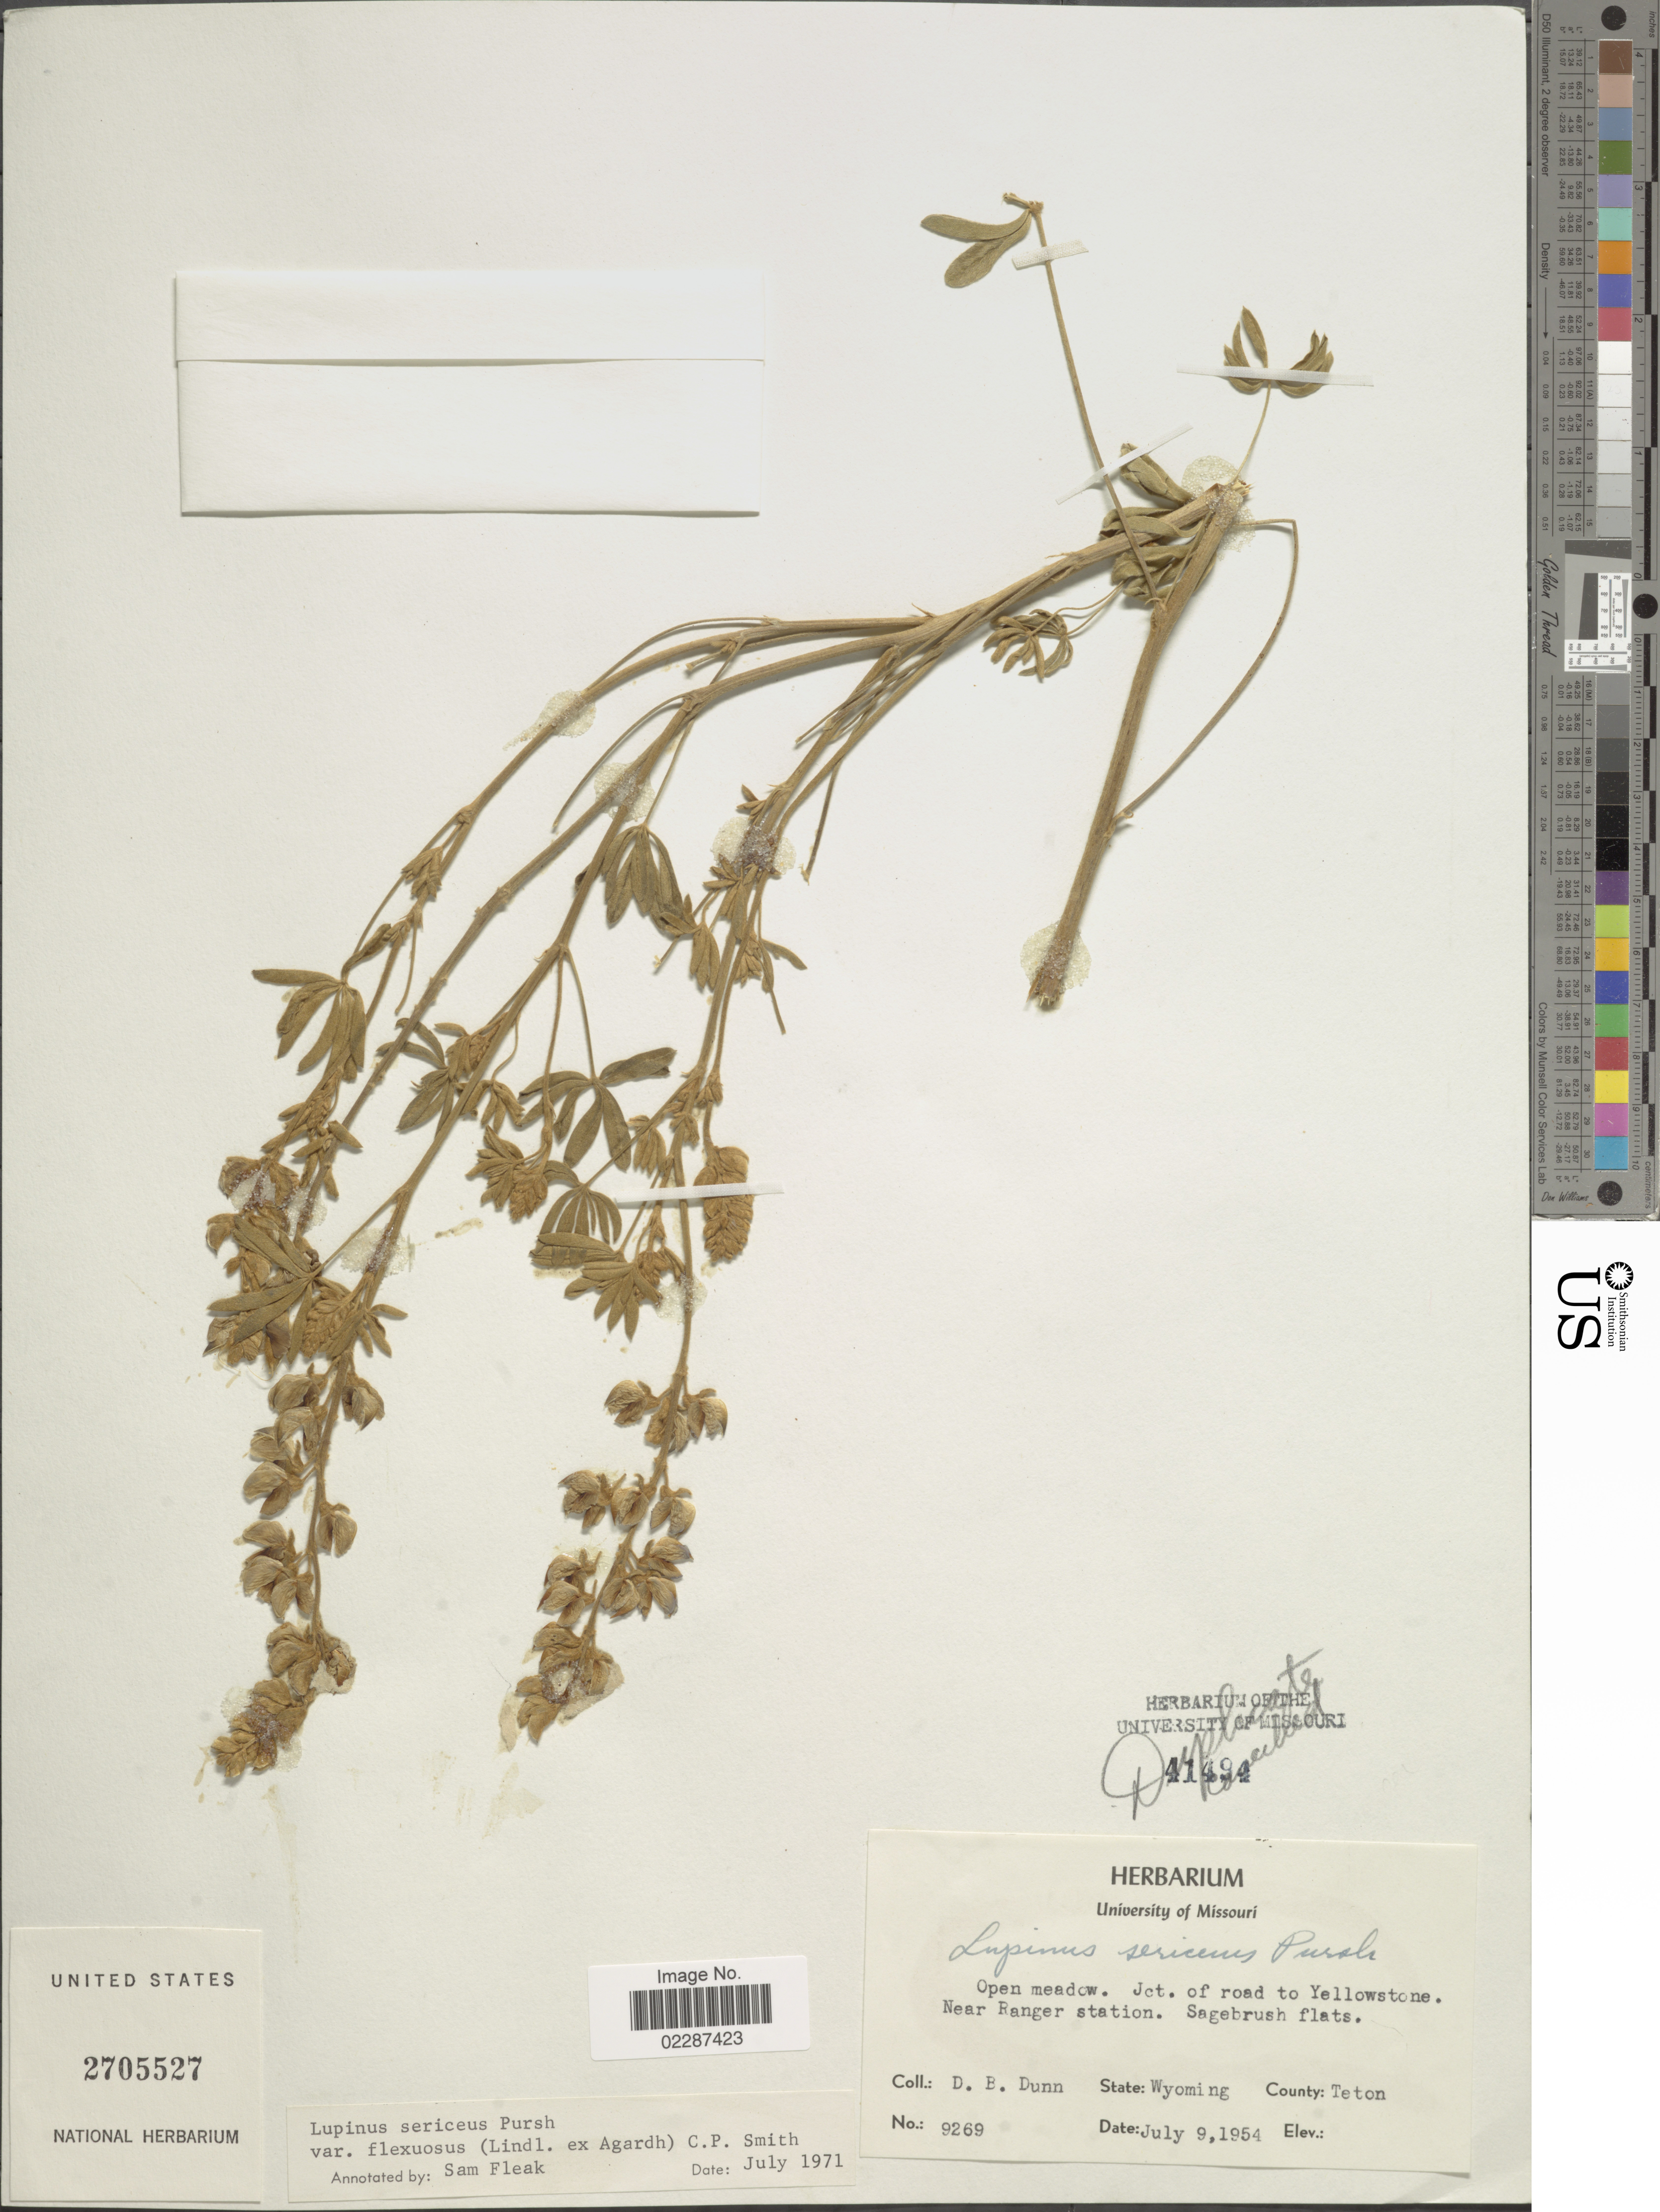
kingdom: Plantae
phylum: Tracheophyta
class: Magnoliopsida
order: Fabales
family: Fabaceae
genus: Lupinus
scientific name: Lupinus sericeus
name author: Pursh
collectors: D. B. Dunn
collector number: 9269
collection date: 1954-07-09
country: United States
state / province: Wyoming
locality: Jct. of road to Yellowstone. Near Ranger station. Sagebrush Flats, County Teton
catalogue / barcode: US 2705527